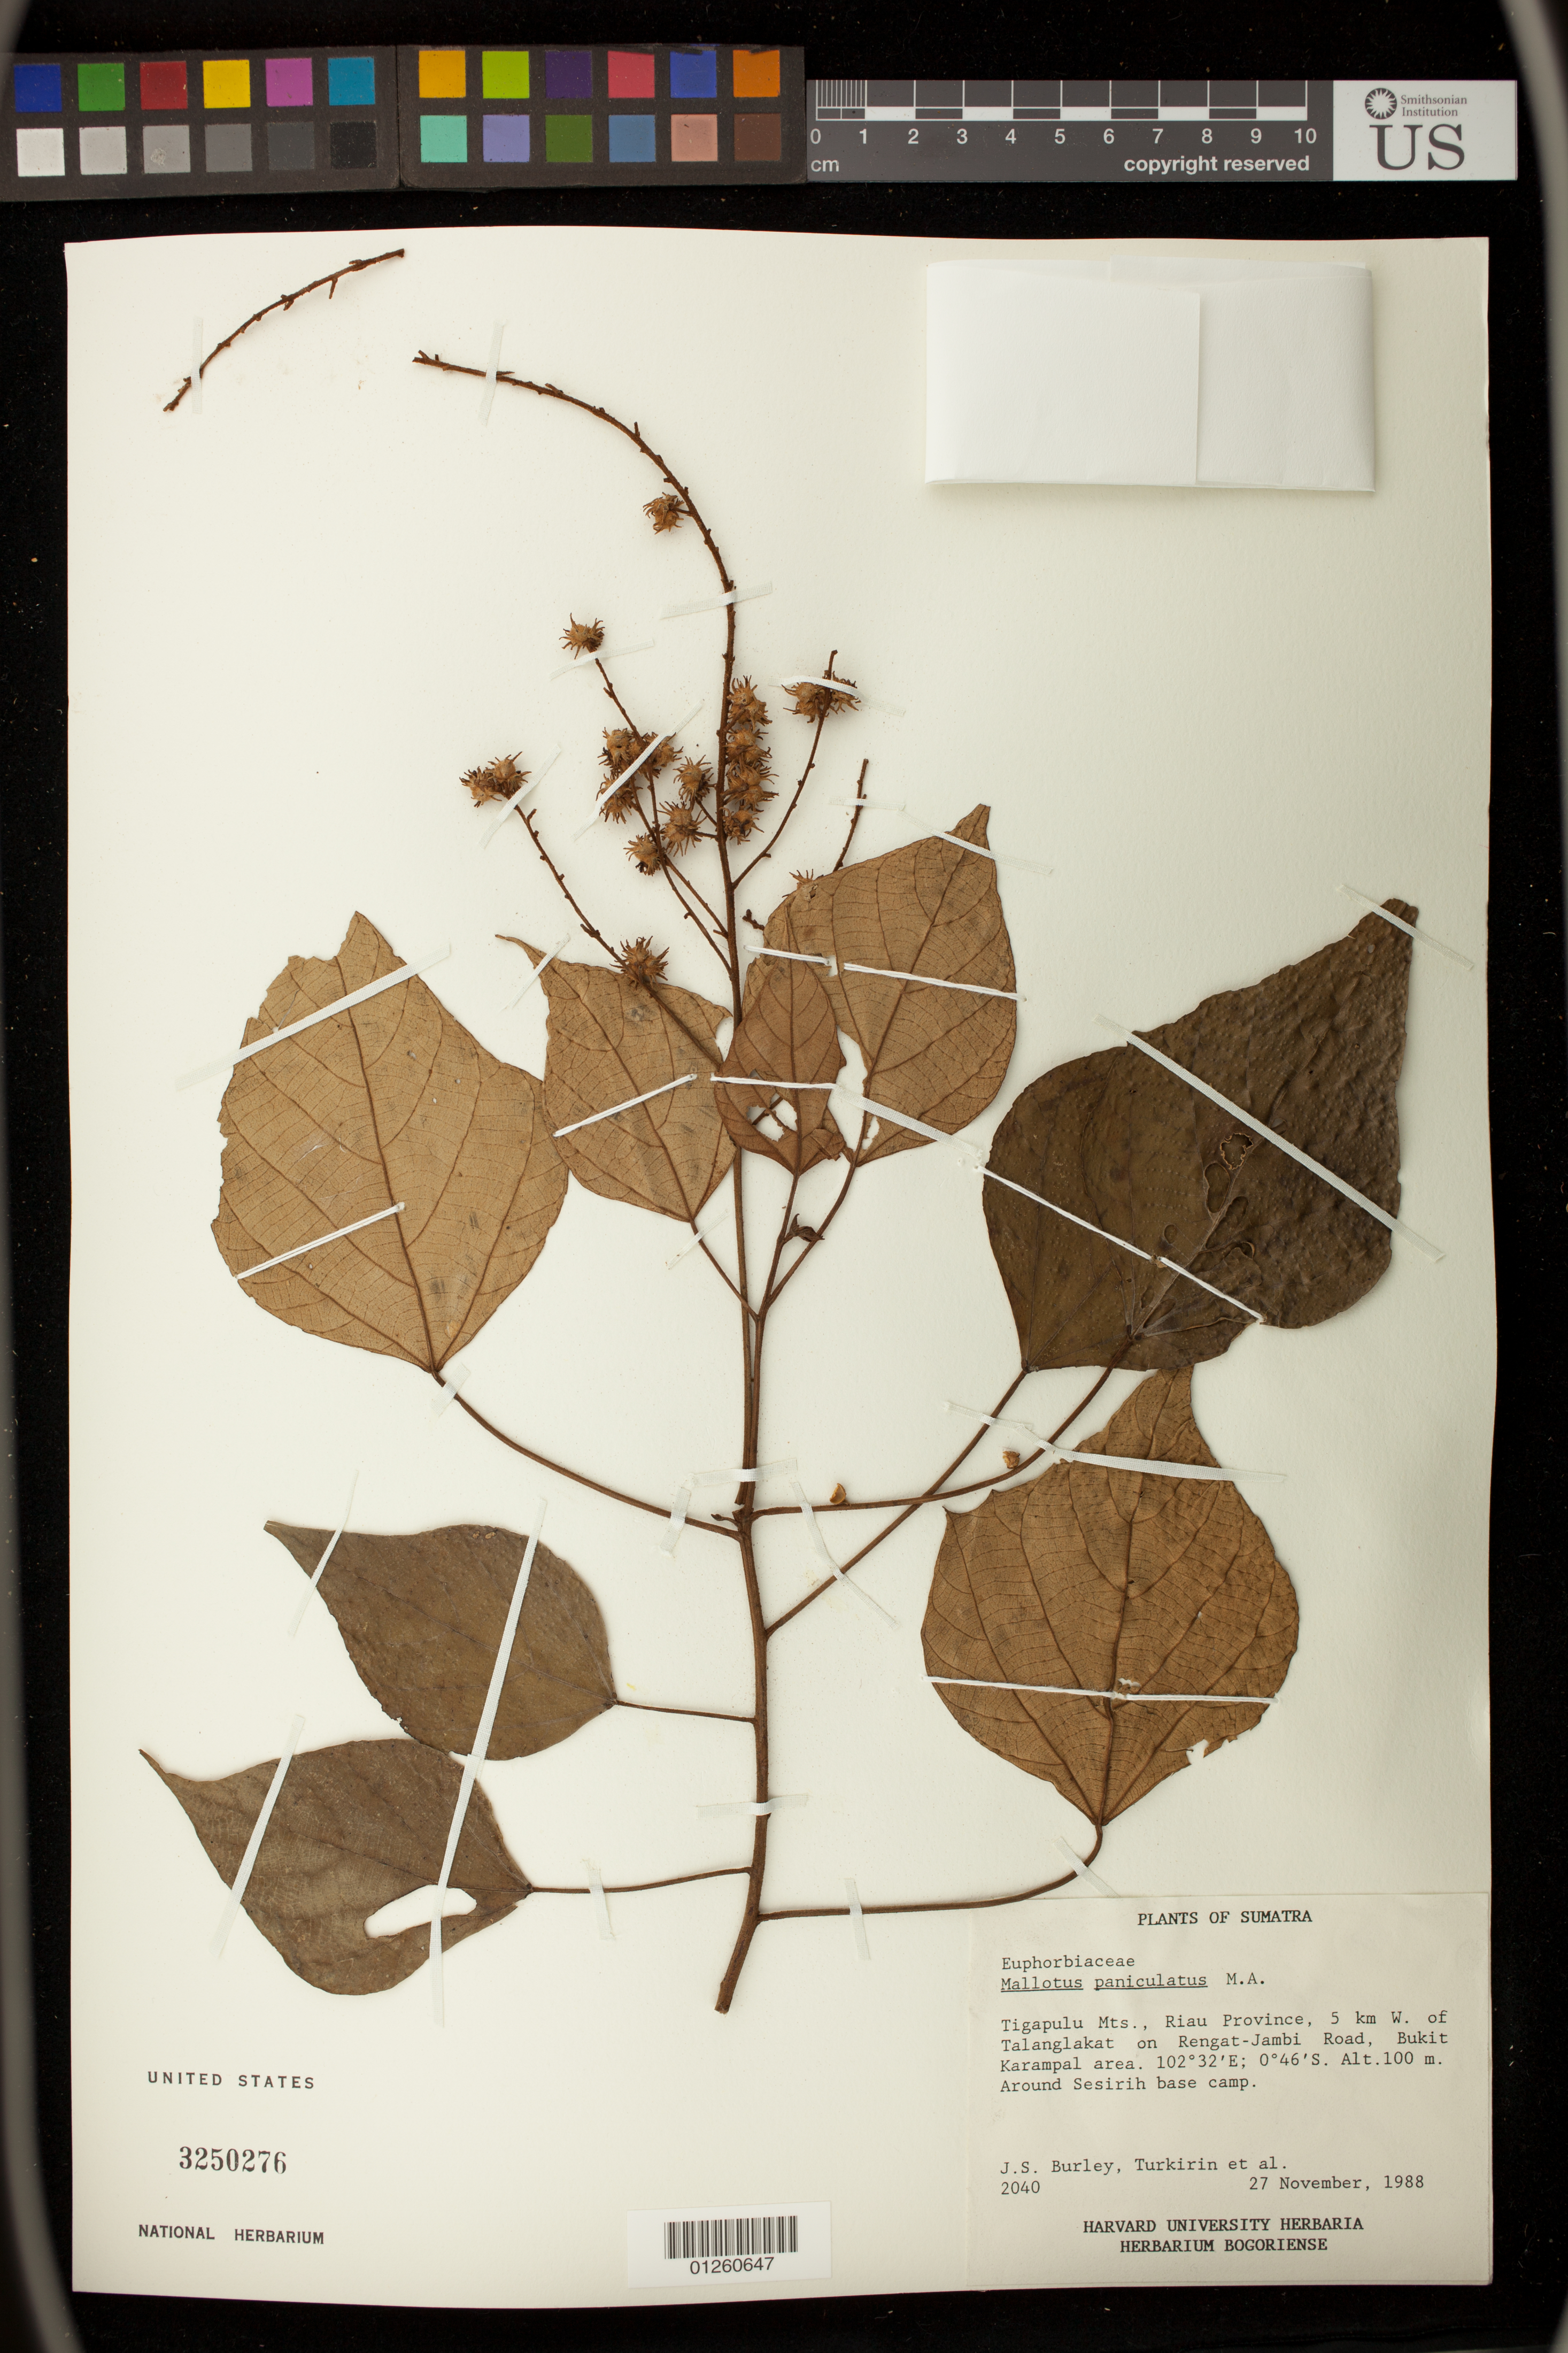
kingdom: Plantae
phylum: Tracheophyta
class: Magnoliopsida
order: Malpighiales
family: Euphorbiaceae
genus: Mallotus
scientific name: Mallotus mollissimus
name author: (Geiseler) Airy Shaw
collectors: J. S. Burley & -. Turkirin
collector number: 2040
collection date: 1988-11-27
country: Indonesia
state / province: Sumatra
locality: Tigapula Mts., Riau Province, 5 km W. of Talanglakat on Renger-Jambi Road. Bukit Karampal area.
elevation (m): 100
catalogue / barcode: US 3250276